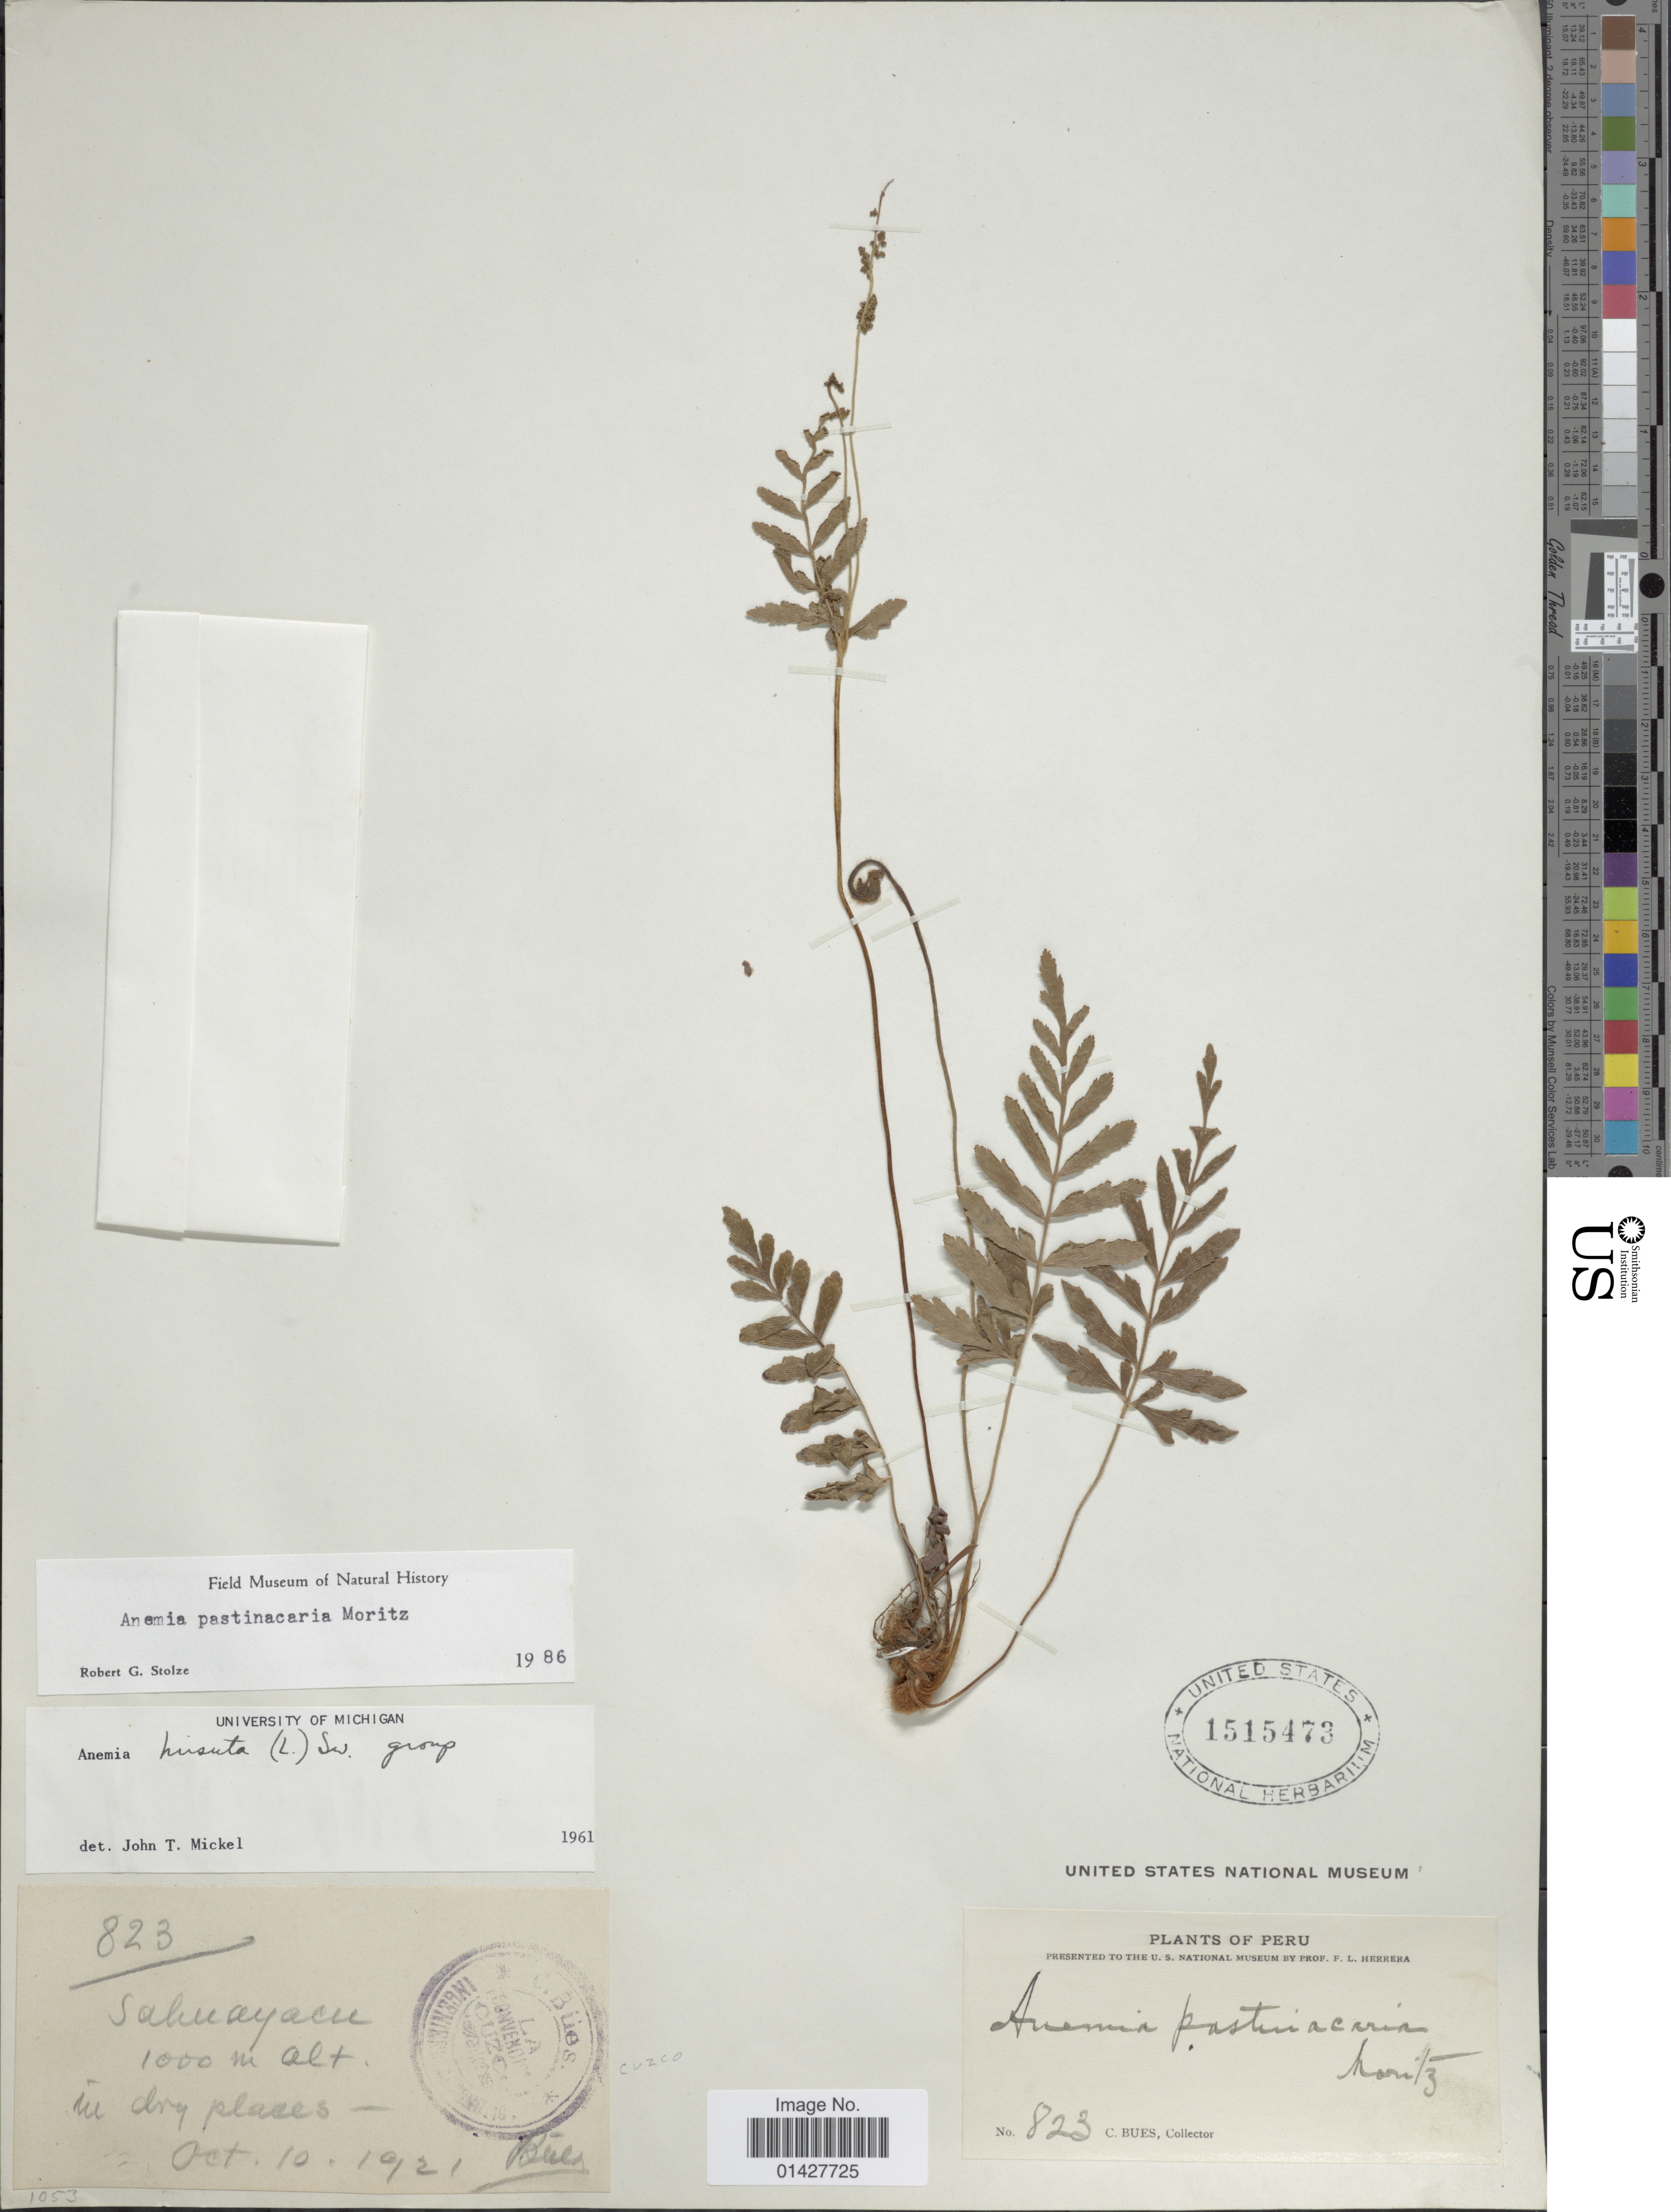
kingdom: Plantae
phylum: Tracheophyta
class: Polypodiopsida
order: Schizaeales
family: Anemiaceae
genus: Anemia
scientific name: Anemia pastinacaria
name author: Moritz ex Prantl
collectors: G. Buës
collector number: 823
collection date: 1921-10-10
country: Peru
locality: Sahuayacu, in dry places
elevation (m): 1000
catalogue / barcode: US 1515473